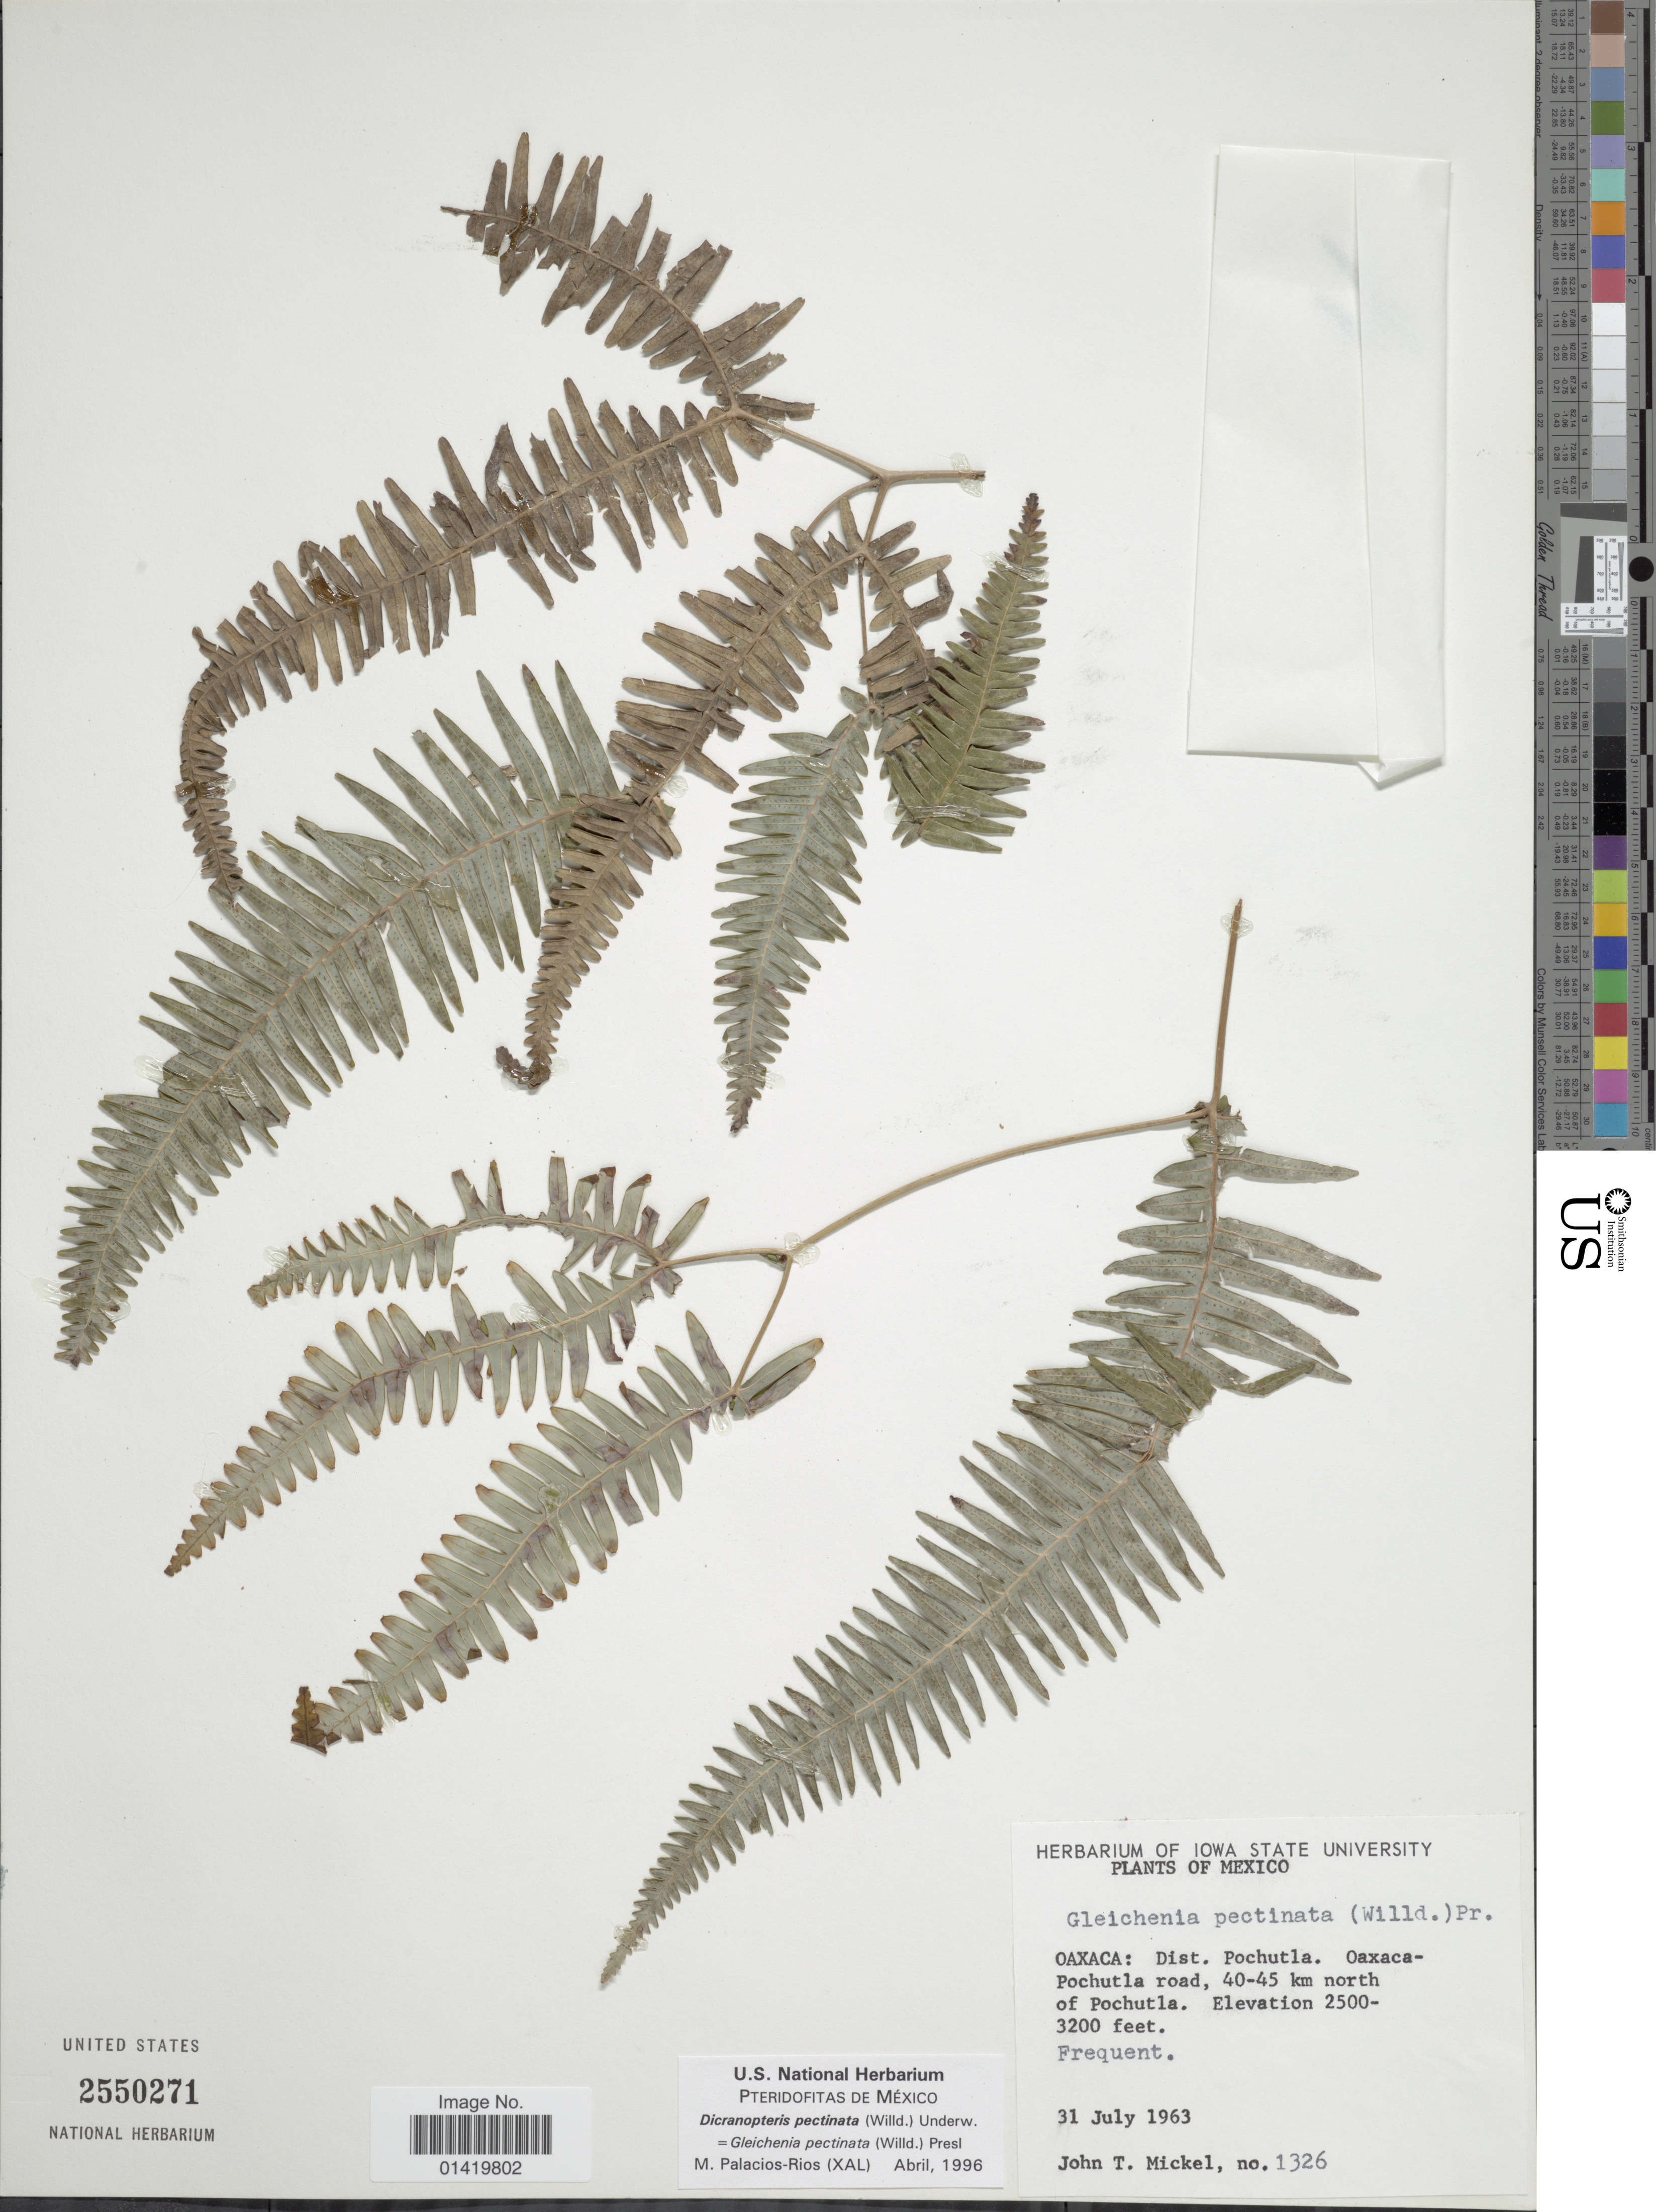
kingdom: Plantae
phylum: Tracheophyta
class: Polypodiopsida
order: Gleicheniales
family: Gleicheniaceae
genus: Gleichenella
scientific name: Gleichenella pectinata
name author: (Willd.) Ching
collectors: J. T. Mickel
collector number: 1326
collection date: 1963-07-31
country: Mexico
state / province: Oaxaca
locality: Dist. Pochutla. Oaxaca-Pochutla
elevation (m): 762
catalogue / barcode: US 2550271